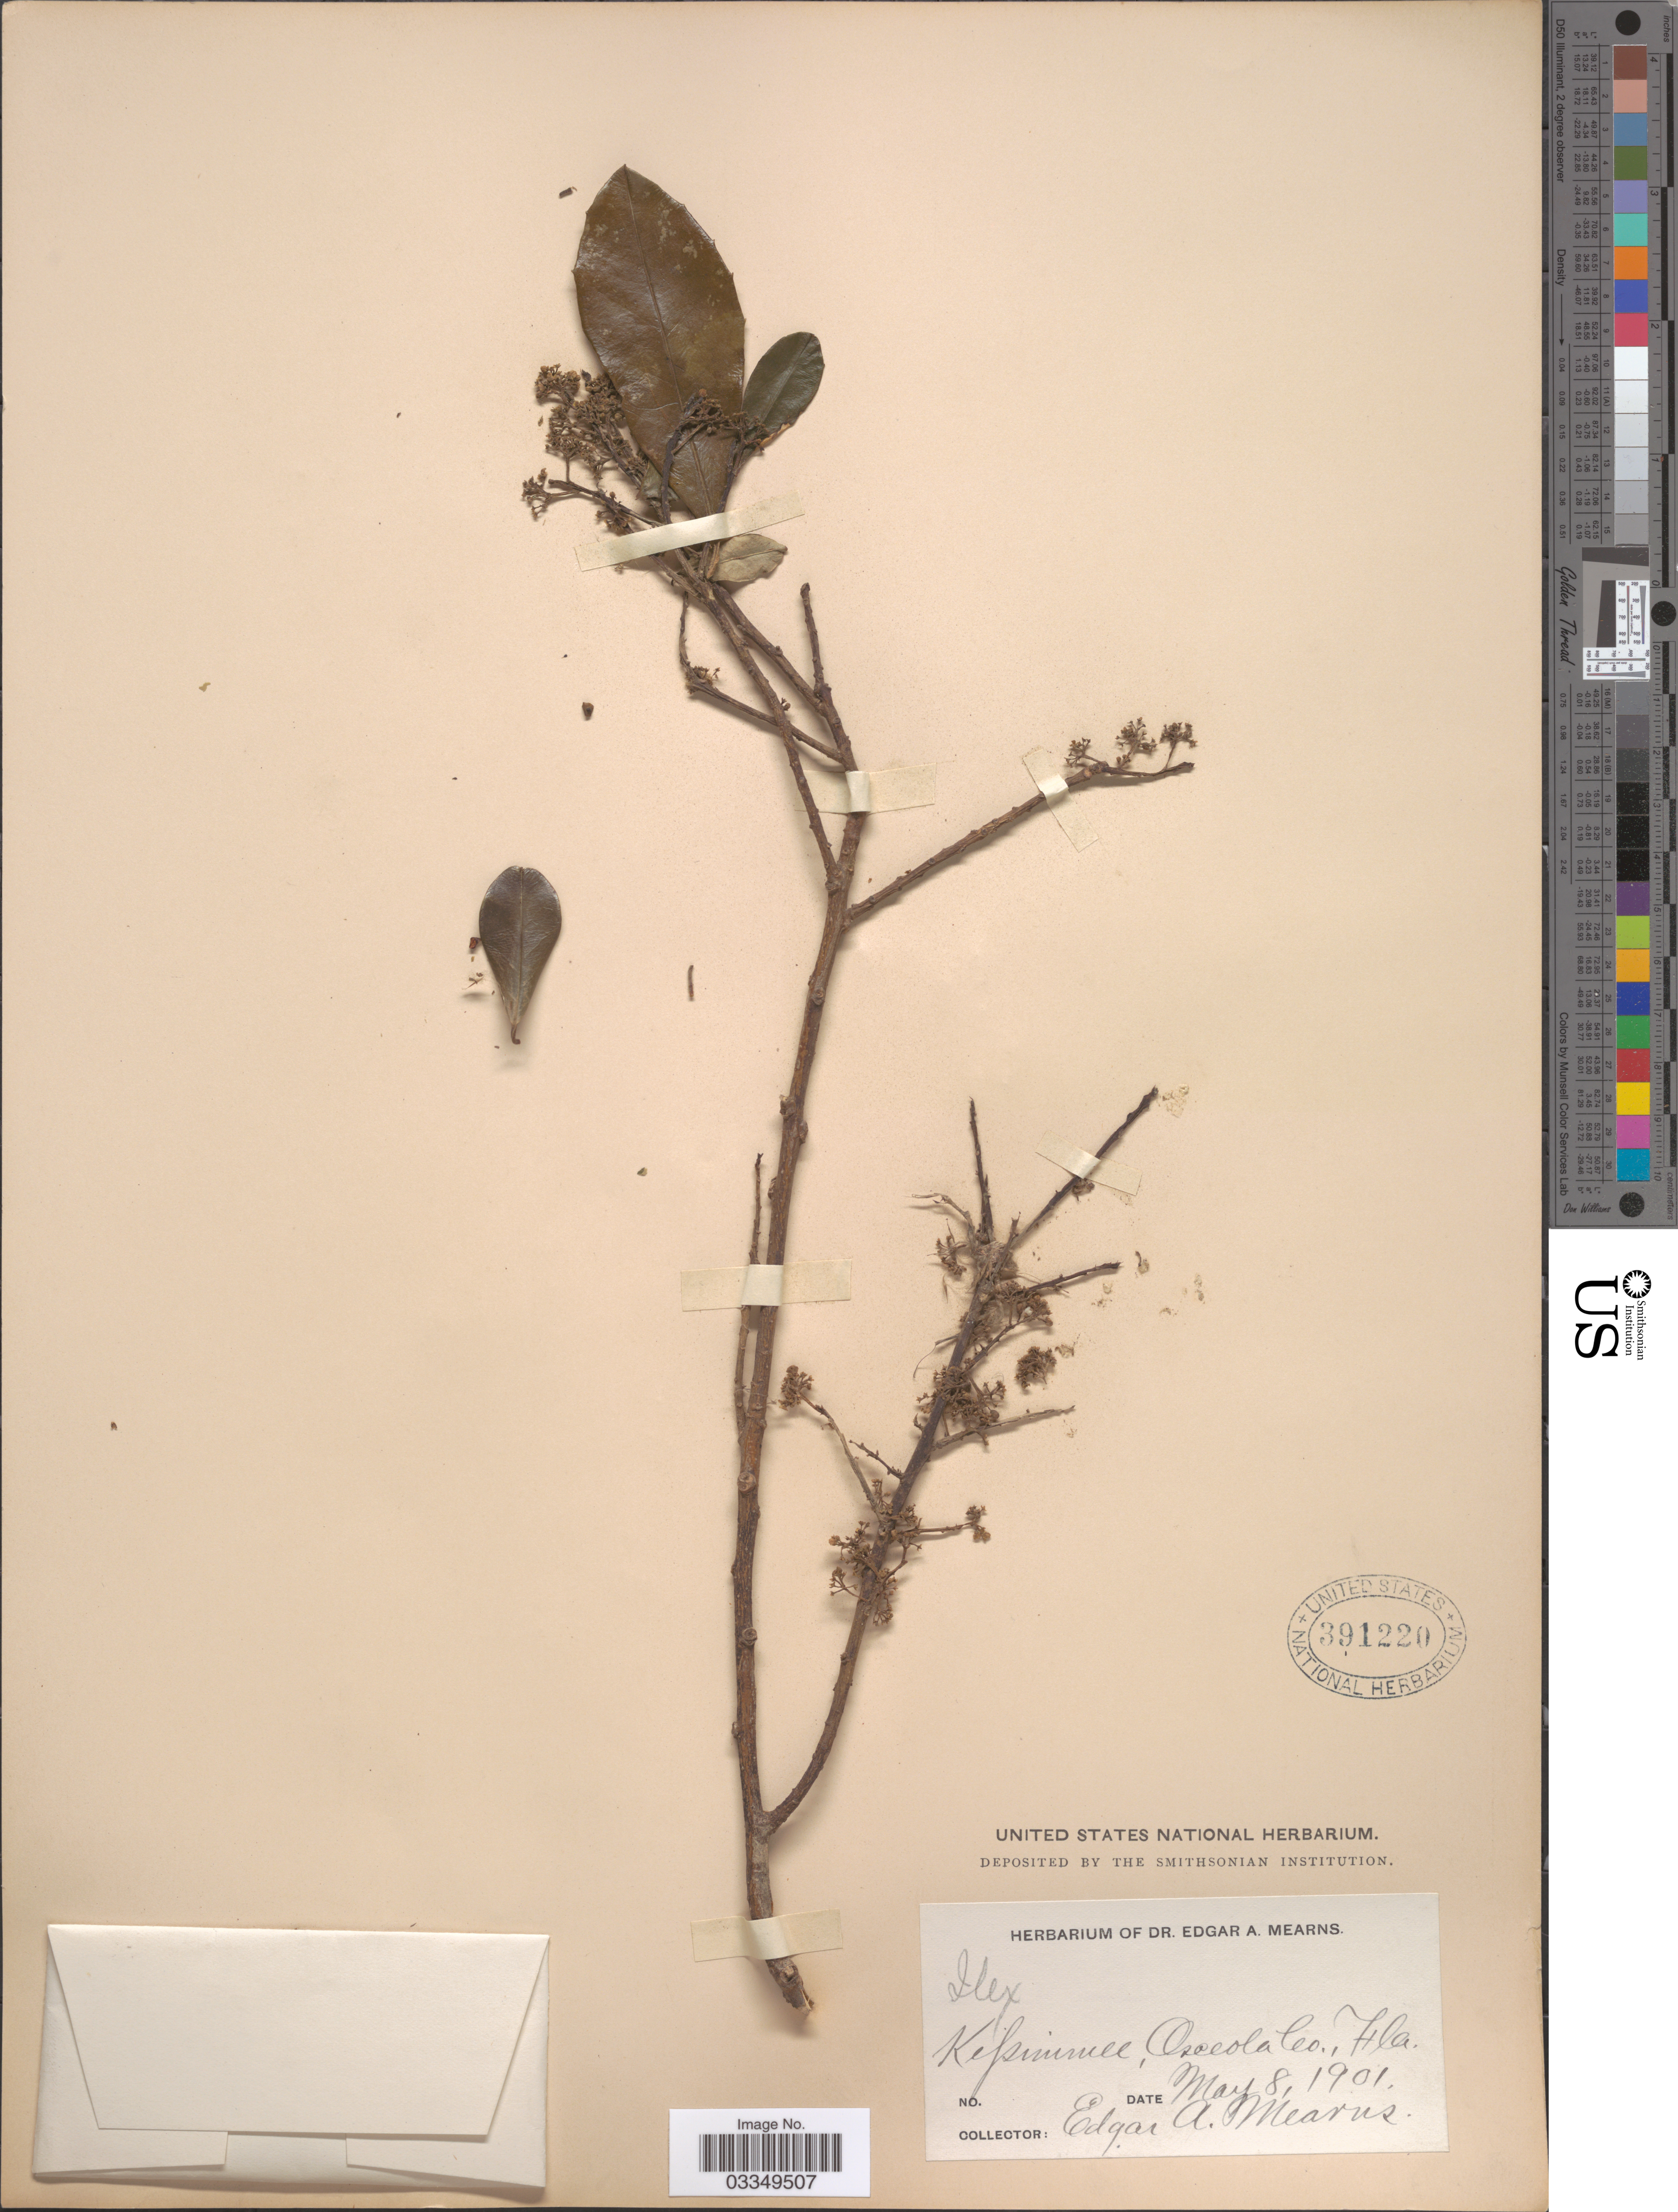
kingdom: Plantae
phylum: Tracheophyta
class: Magnoliopsida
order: Aquifoliales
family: Aquifoliaceae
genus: Ilex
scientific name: Ilex cassine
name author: L.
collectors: E. A. Mearns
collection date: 1901-05-08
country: United States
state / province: Florida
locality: Kissimmee, Osceola Co.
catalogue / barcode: US 391220